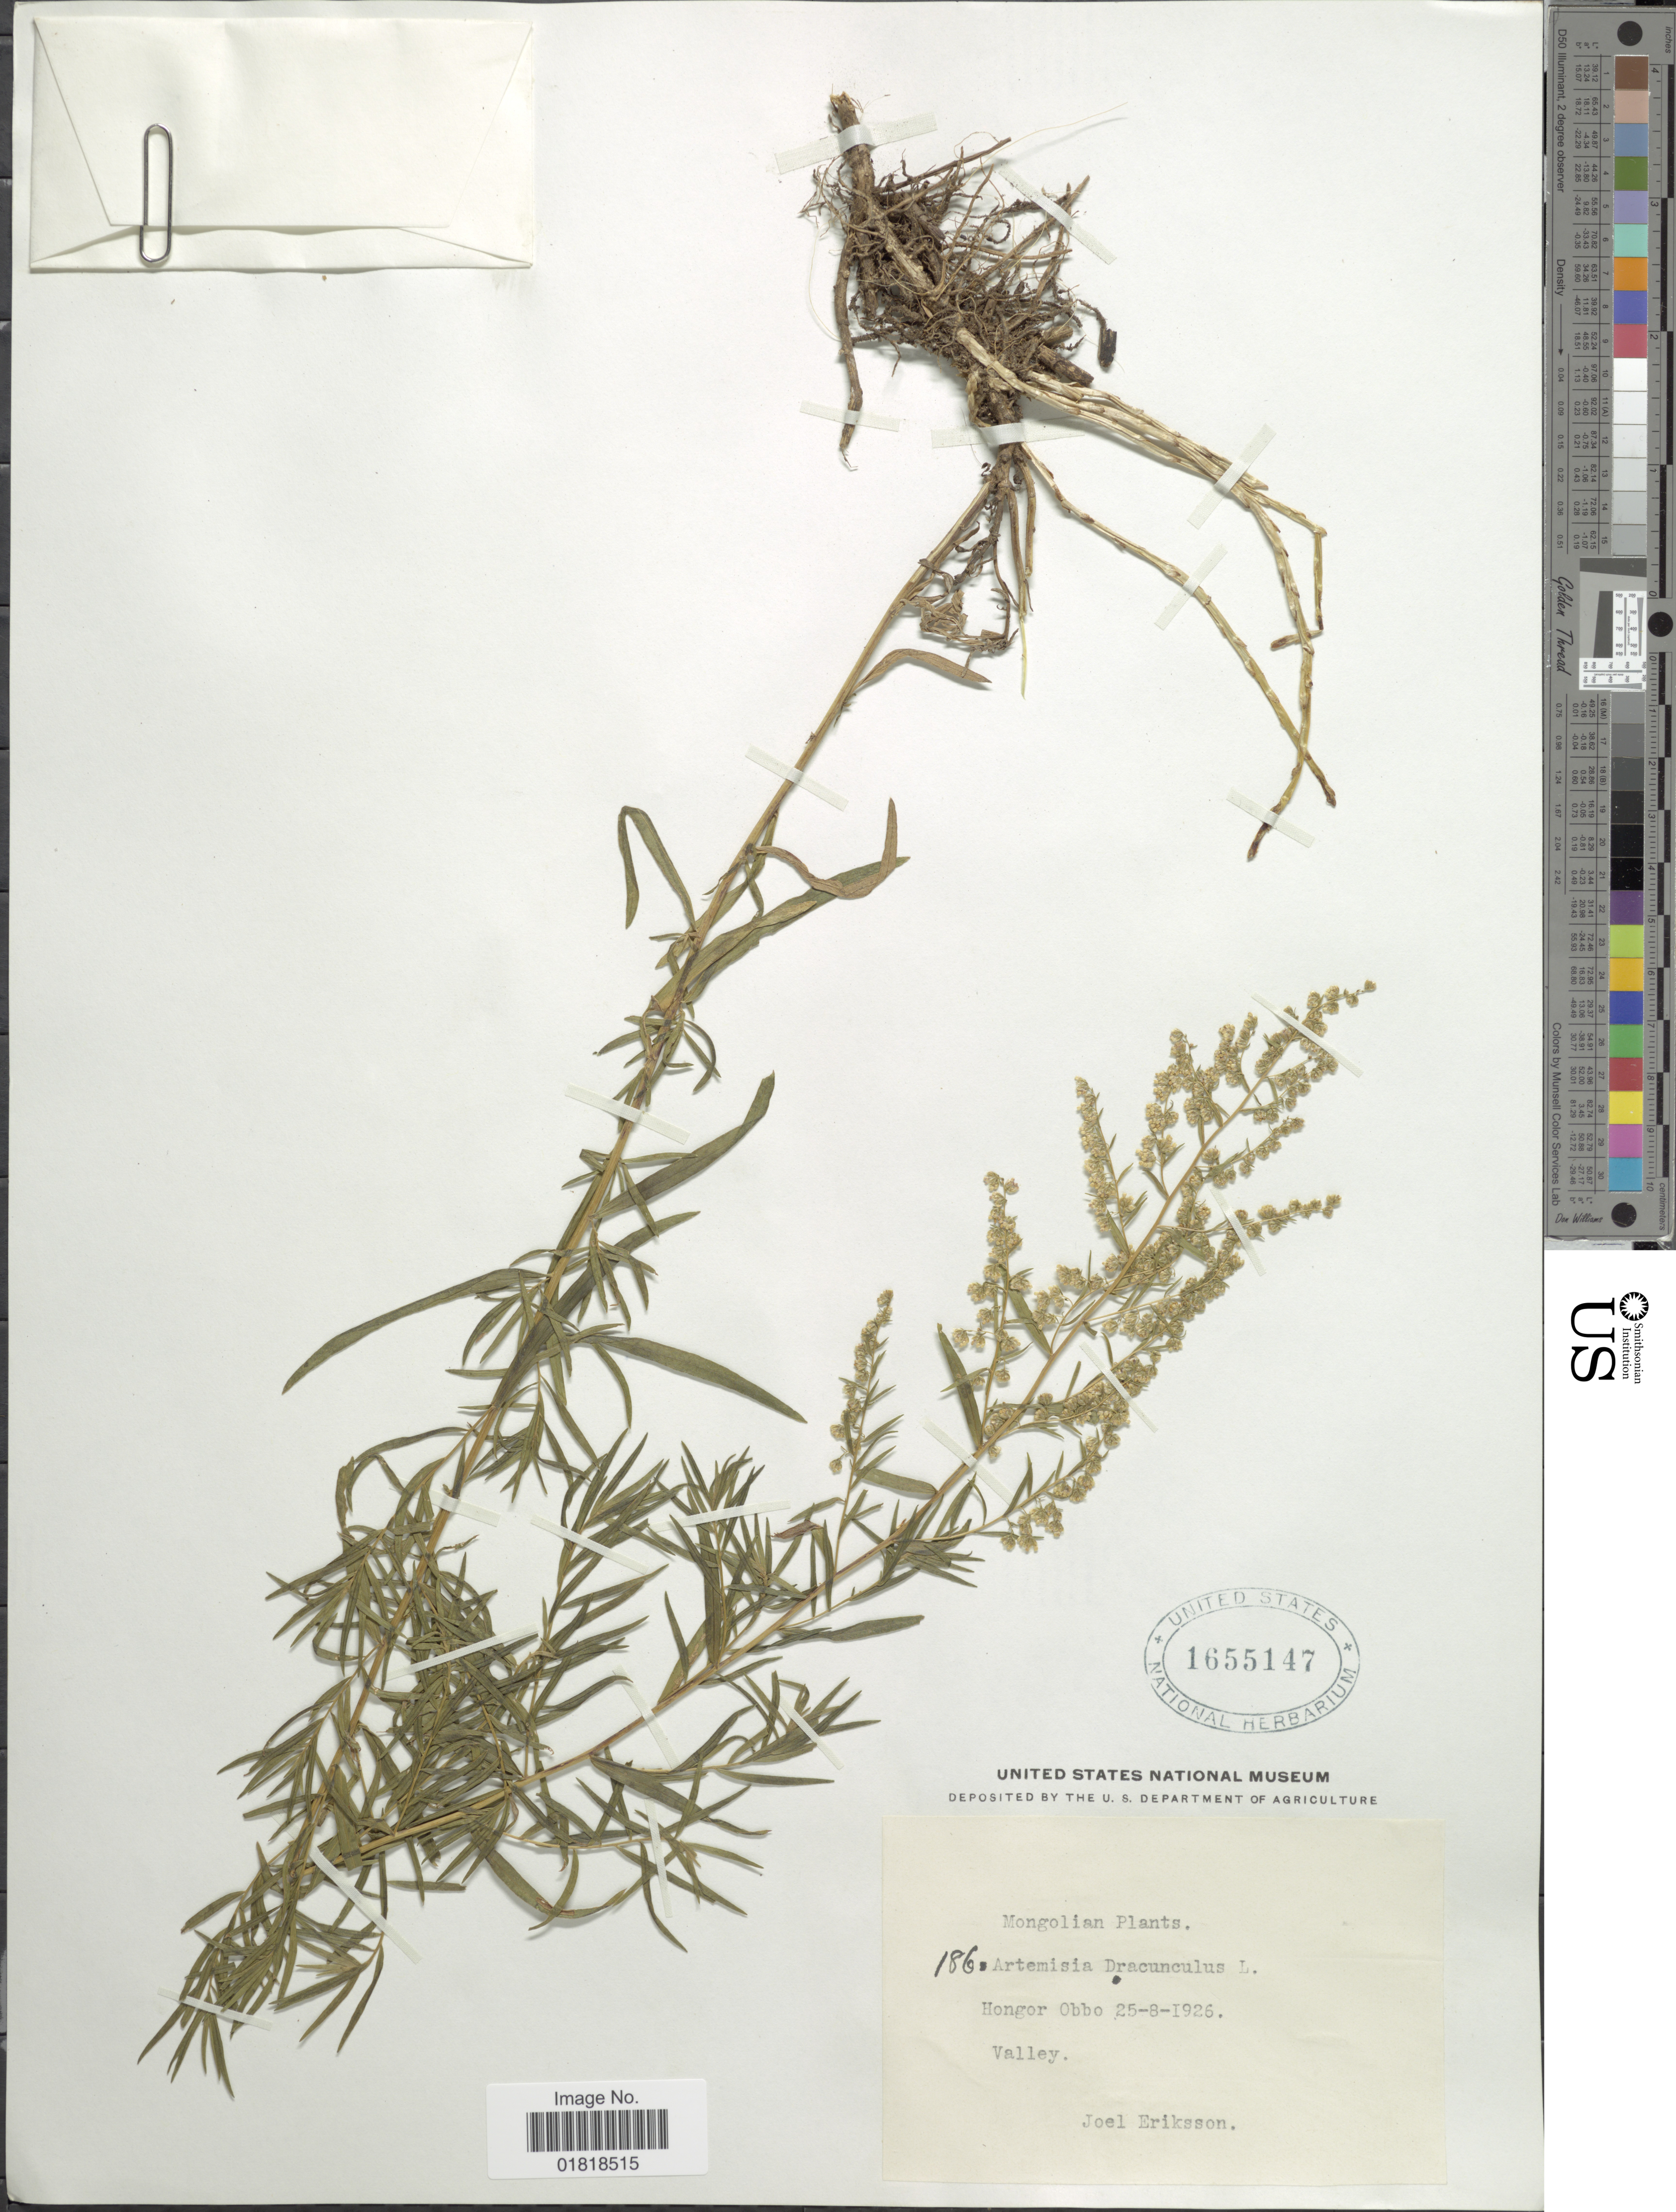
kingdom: Plantae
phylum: Tracheophyta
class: Magnoliopsida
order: Asterales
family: Asteraceae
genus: Artemisia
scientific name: Artemisia dracunculus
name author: L.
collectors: J. Eriksson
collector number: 186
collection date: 1926-08-25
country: Mongolia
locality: Hongor Obbo, Valley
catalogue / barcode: US 1655147